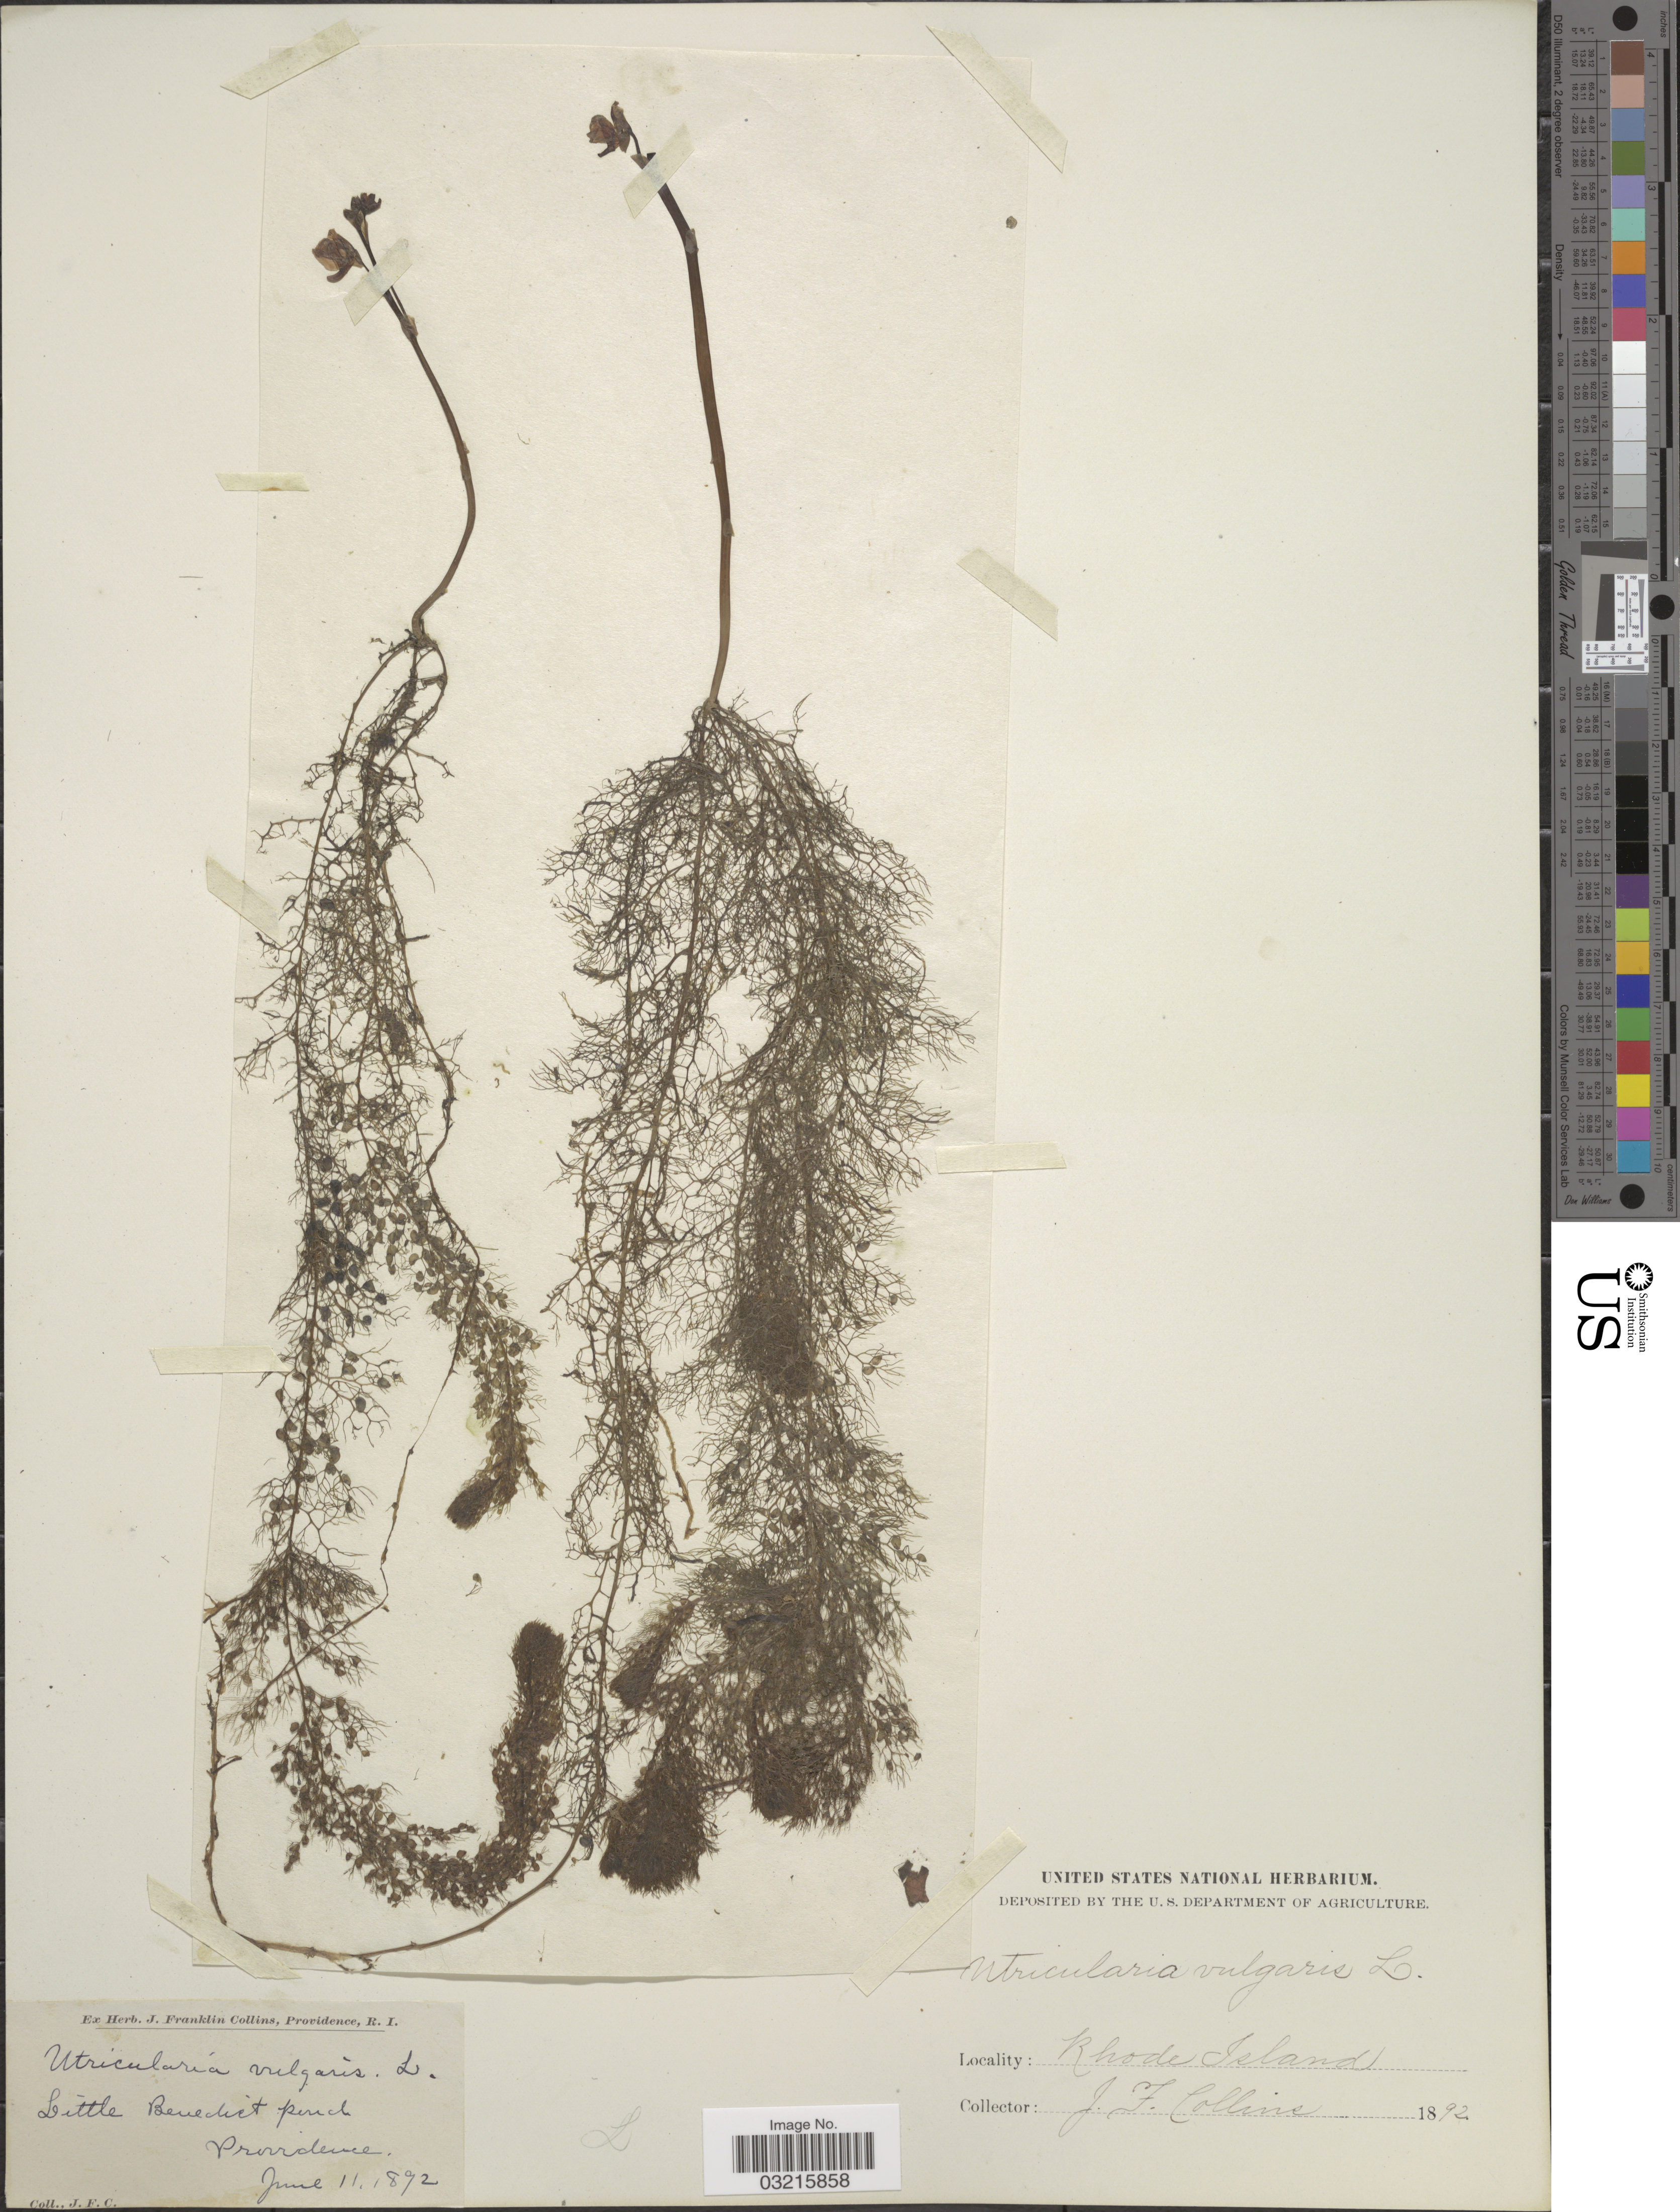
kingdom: Plantae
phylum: Tracheophyta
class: Magnoliopsida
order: Lamiales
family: Lentibulariaceae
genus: Utricularia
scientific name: Utricularia vulgaris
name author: L.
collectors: J. Collins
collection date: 1892-06-11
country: United States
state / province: Rhode Island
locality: Little Benedict Pond, Providence.